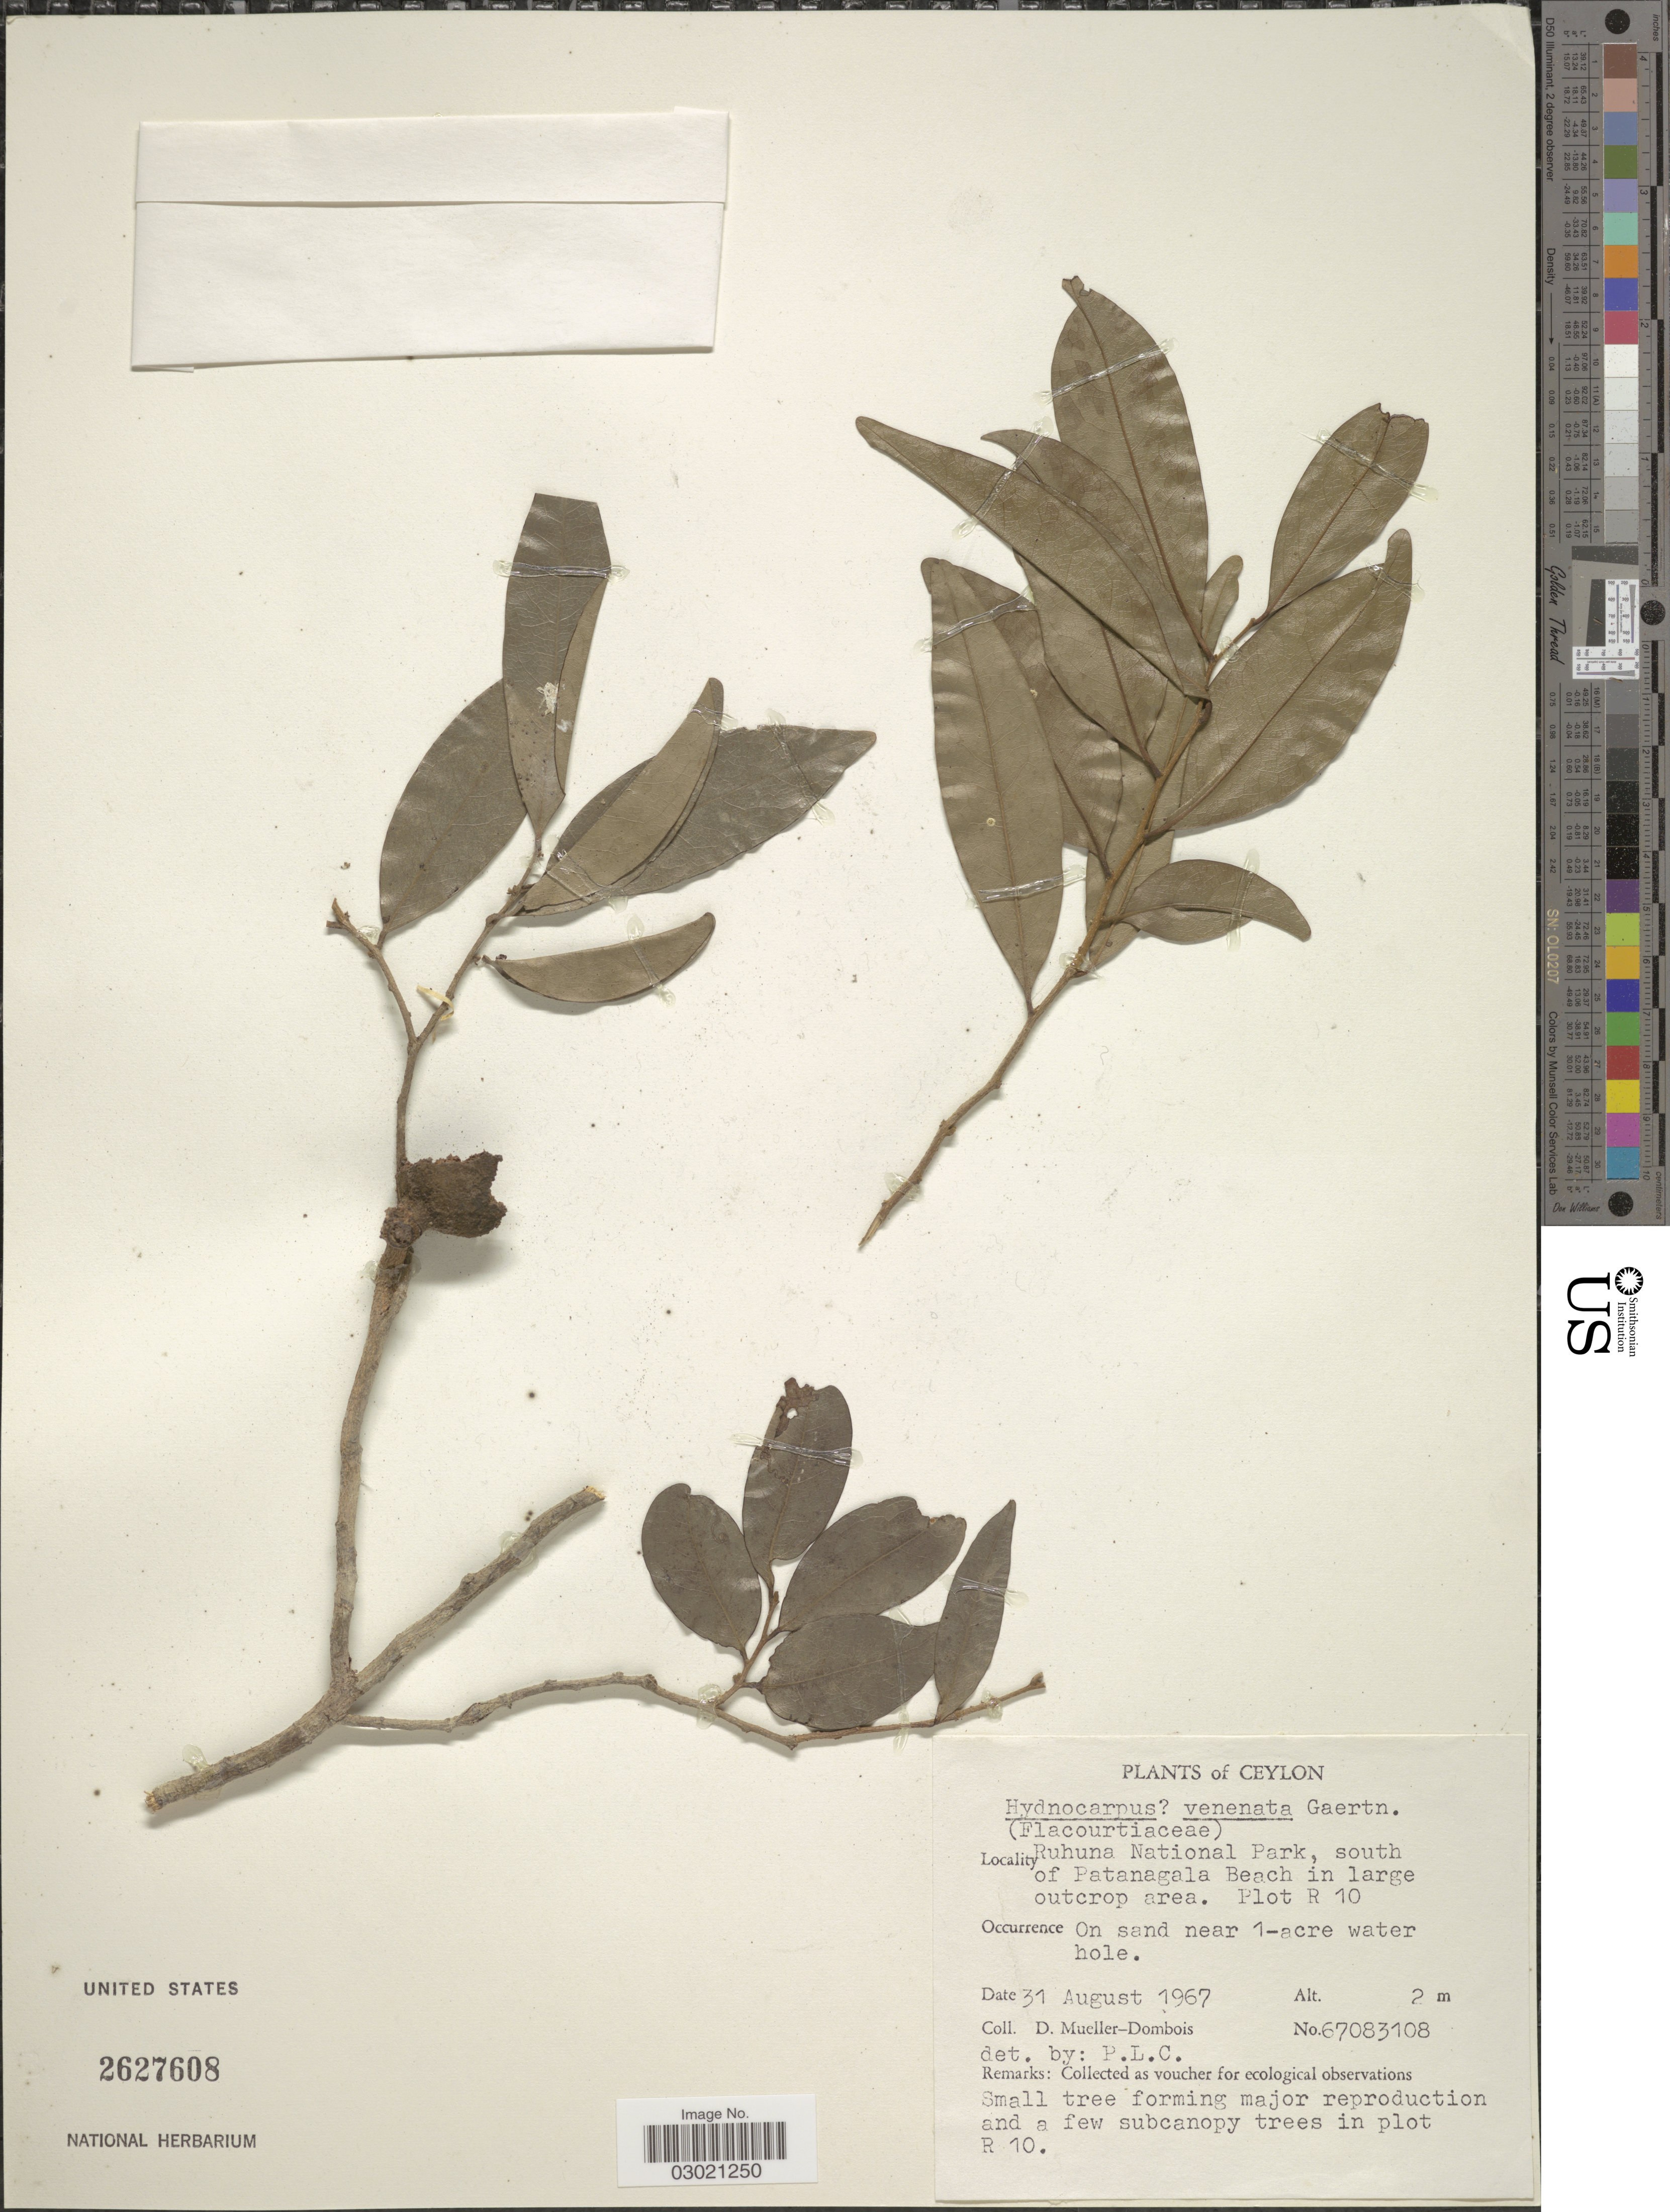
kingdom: Plantae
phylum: Tracheophyta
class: Magnoliopsida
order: Malpighiales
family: Achariaceae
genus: Hydnocarpus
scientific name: Hydnocarpus venenatus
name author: Gaertn.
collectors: D. Mueller-Dombois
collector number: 67083108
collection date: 1967-08-31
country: Sri Lanka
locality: Ceylon, Ruhuna National Park, south of Patanagala Beach in large outcrop area. Plot R 10.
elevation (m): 2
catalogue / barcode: US 2627608